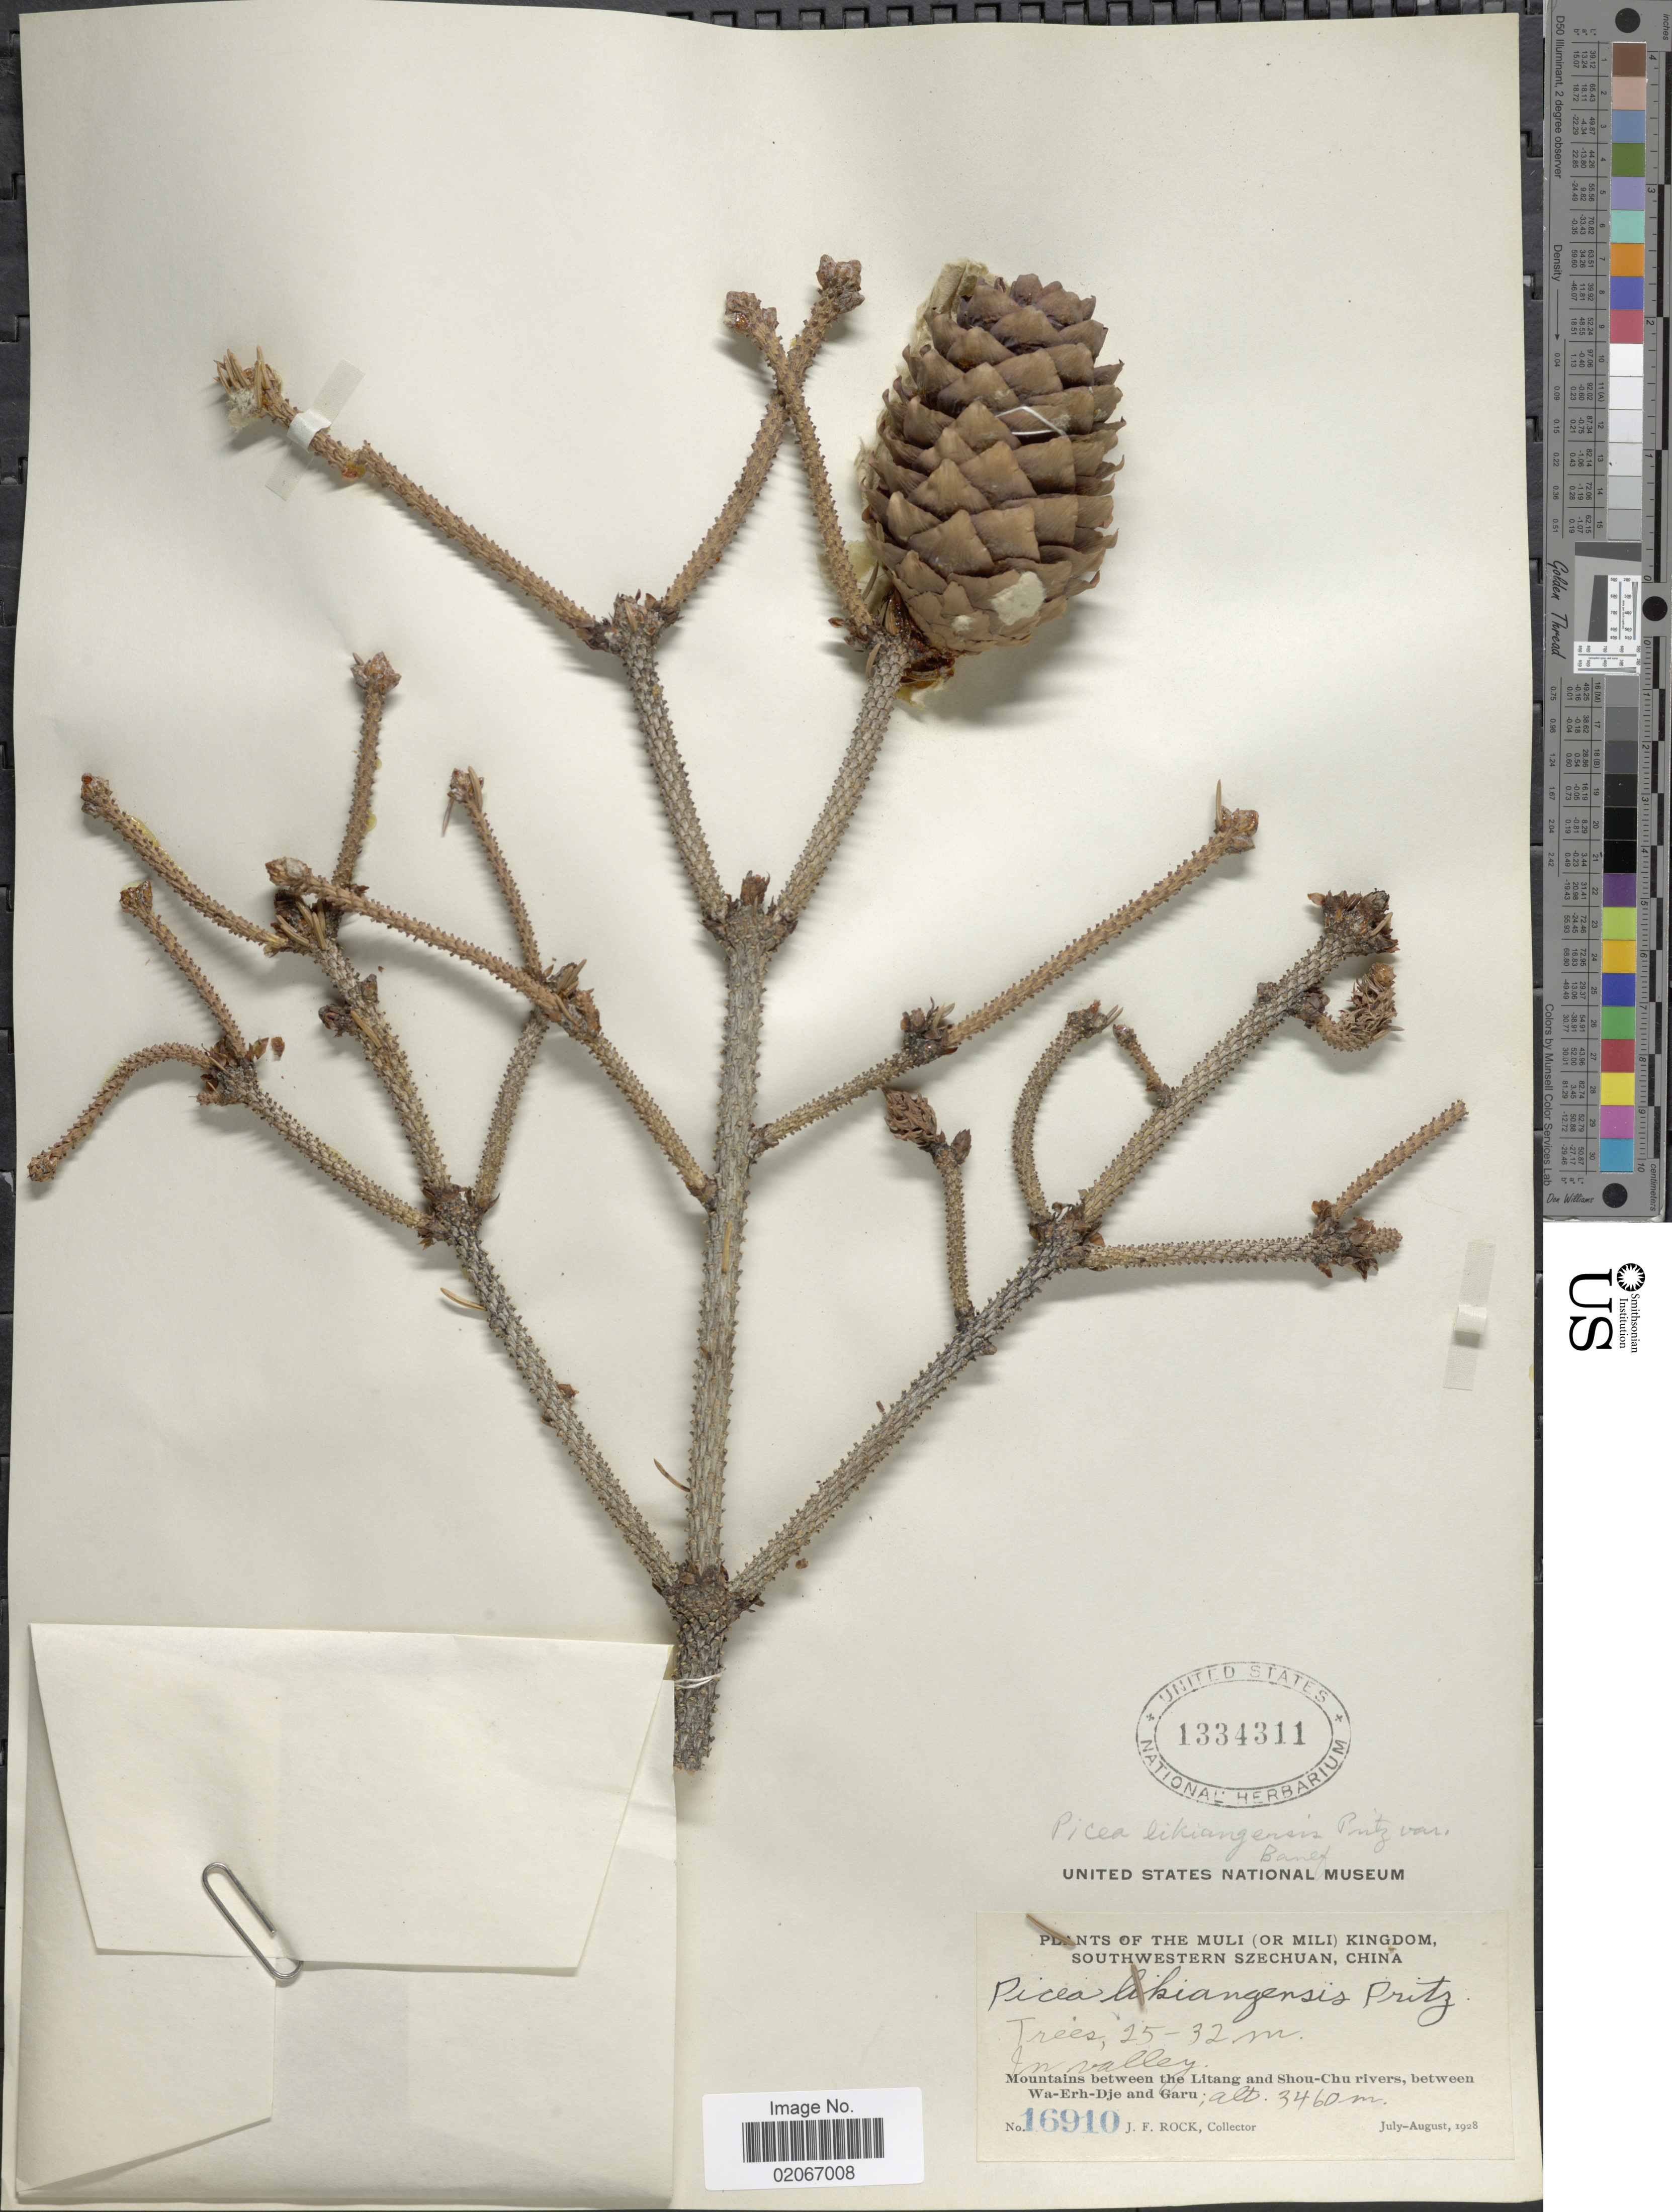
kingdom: Plantae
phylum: Tracheophyta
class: Pinopsida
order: Pinales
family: Pinaceae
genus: Picea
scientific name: Picea likiangensis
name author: (Franch.) E. Pritz.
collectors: J. Rock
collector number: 16910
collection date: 1928-07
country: China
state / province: Sichuan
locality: Muli (or Mili) Kingdom, Southwestern Szechuan, In valley, between the Litang and Shou- Chu rivers, between Wa- Erh- Dje and Garu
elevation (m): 3460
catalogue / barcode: US 1334311